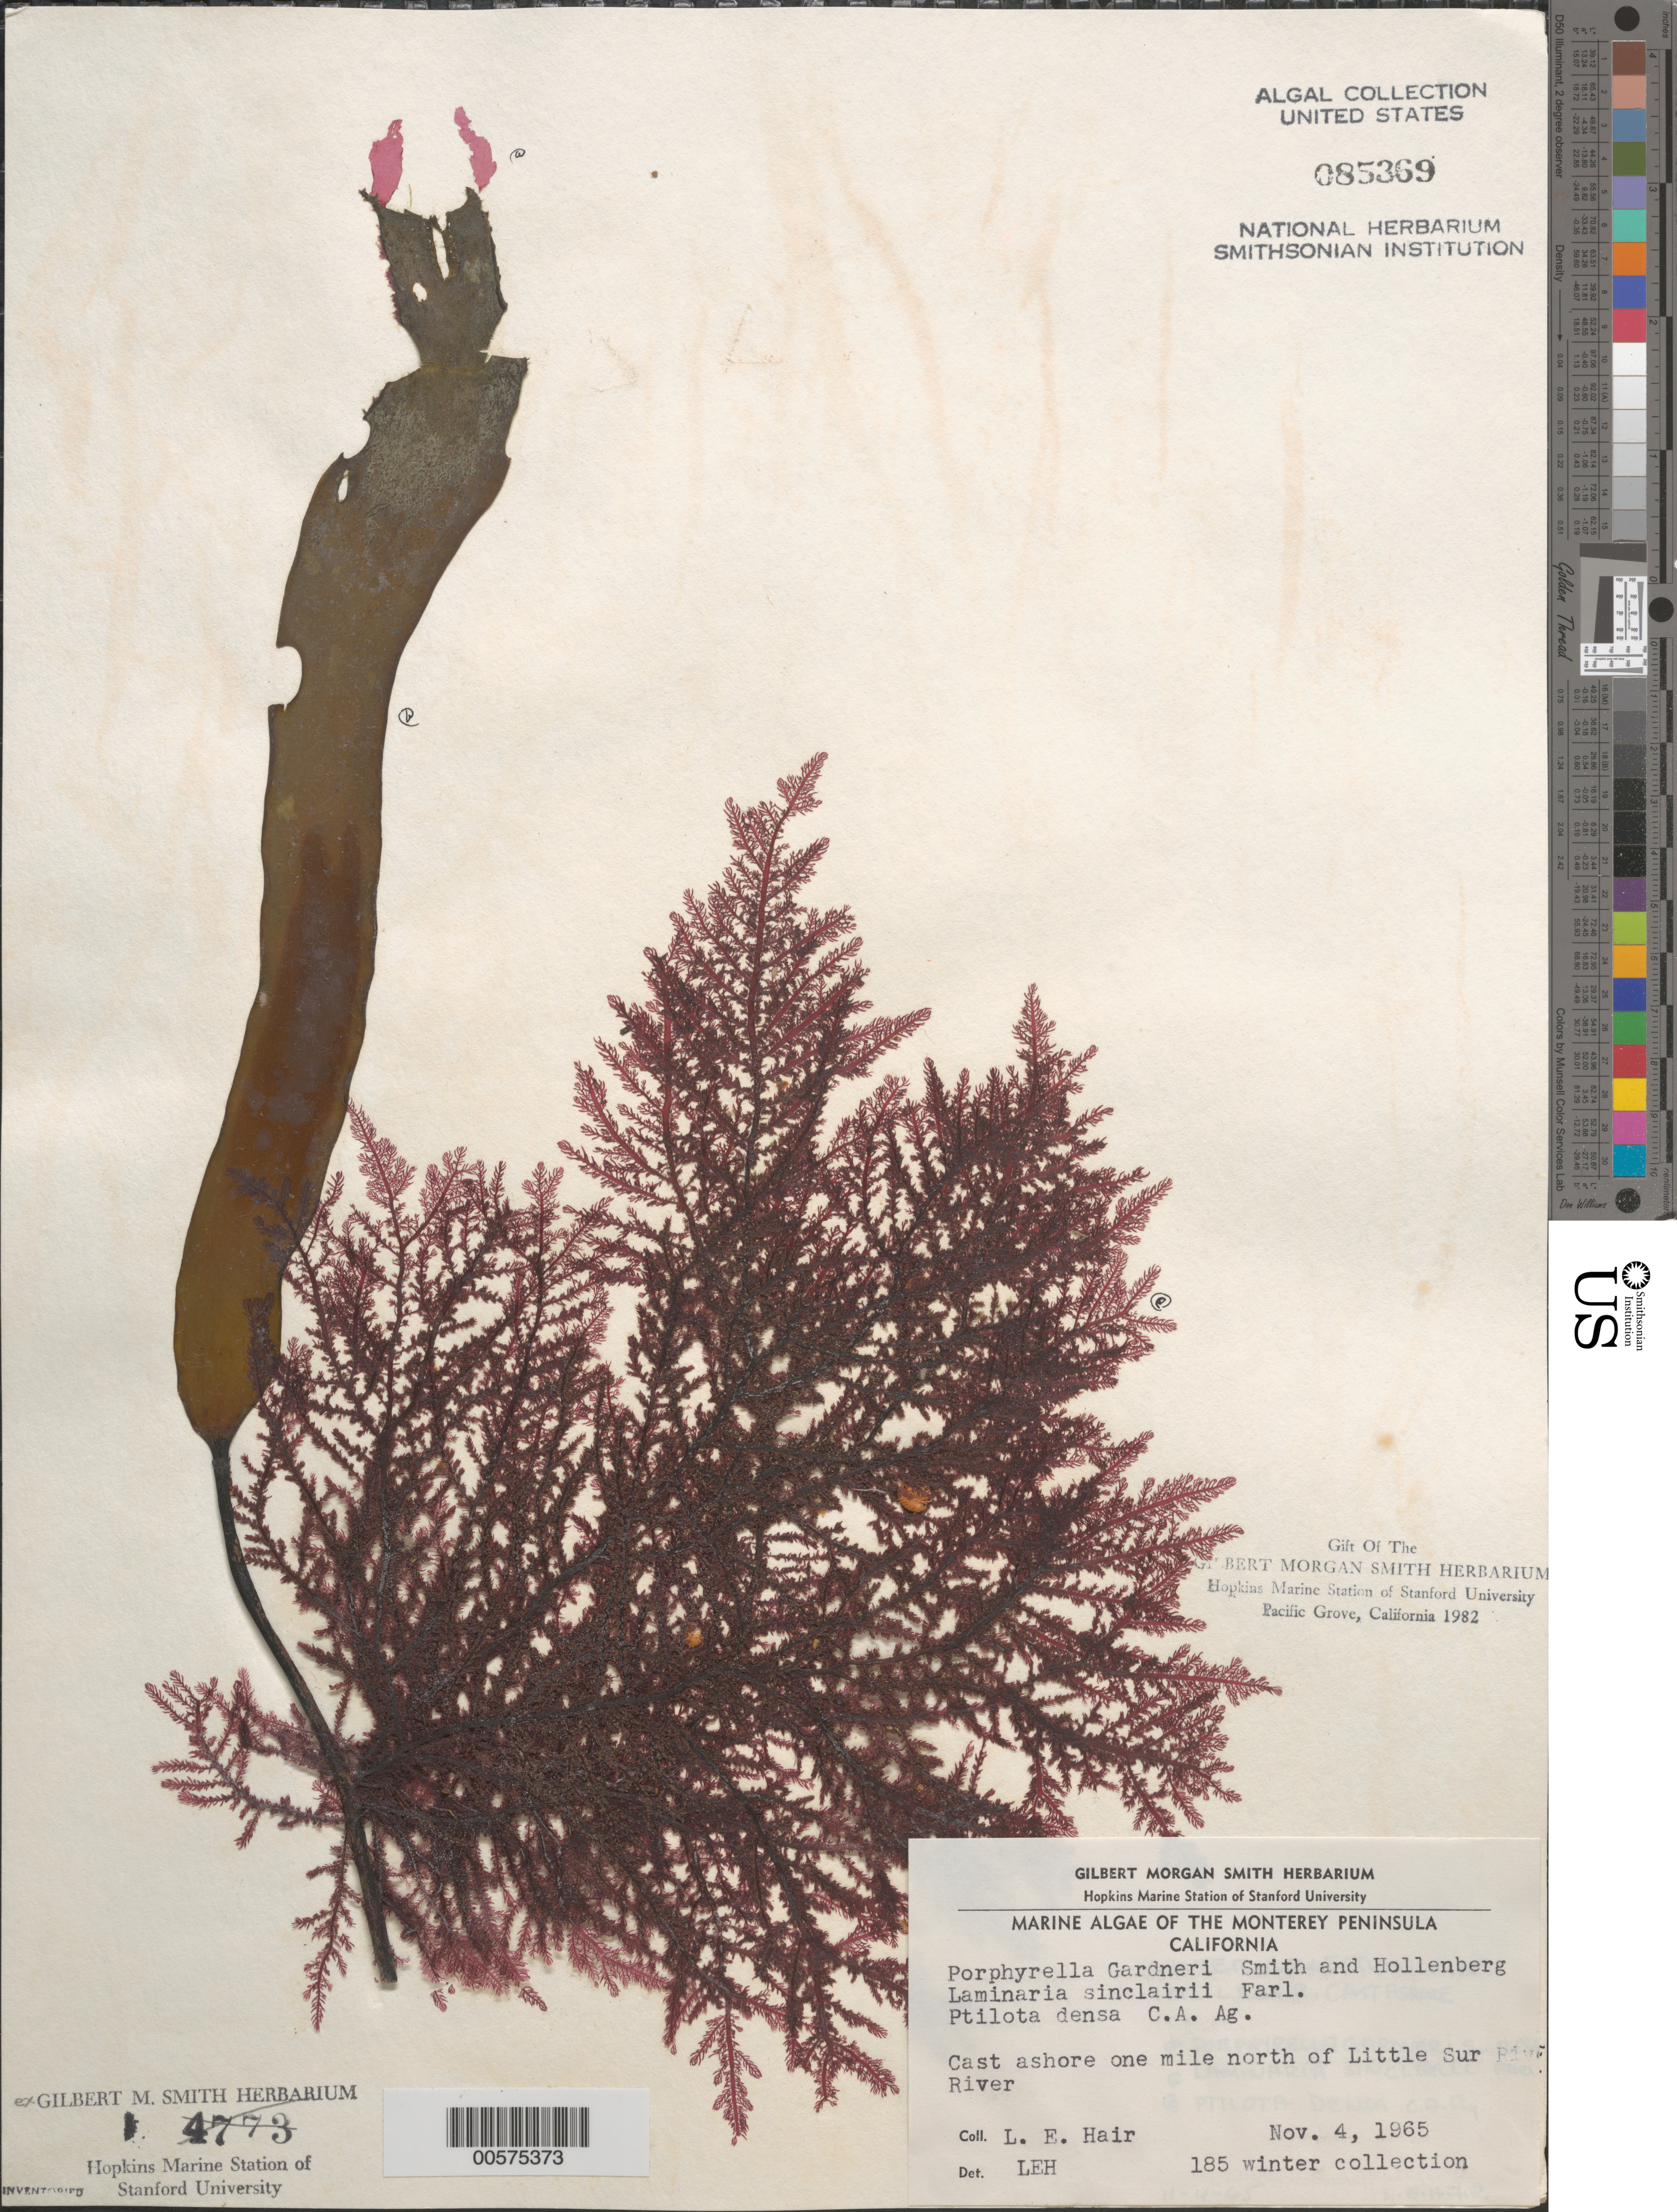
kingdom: Plantae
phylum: Rhodophyta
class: Bangiophyceae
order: Bangiales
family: Bangiaceae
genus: Pyropia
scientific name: Pyropia gardneri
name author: (G.M. Sm. & Hollenb.) S.C. Lindstrom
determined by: Algae name updating Project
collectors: L. Hair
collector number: Leh 185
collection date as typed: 04 Nov 1965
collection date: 1965-11-04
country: United States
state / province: California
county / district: Monterey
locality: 1 mile north of Little Sur River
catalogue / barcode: US 85369